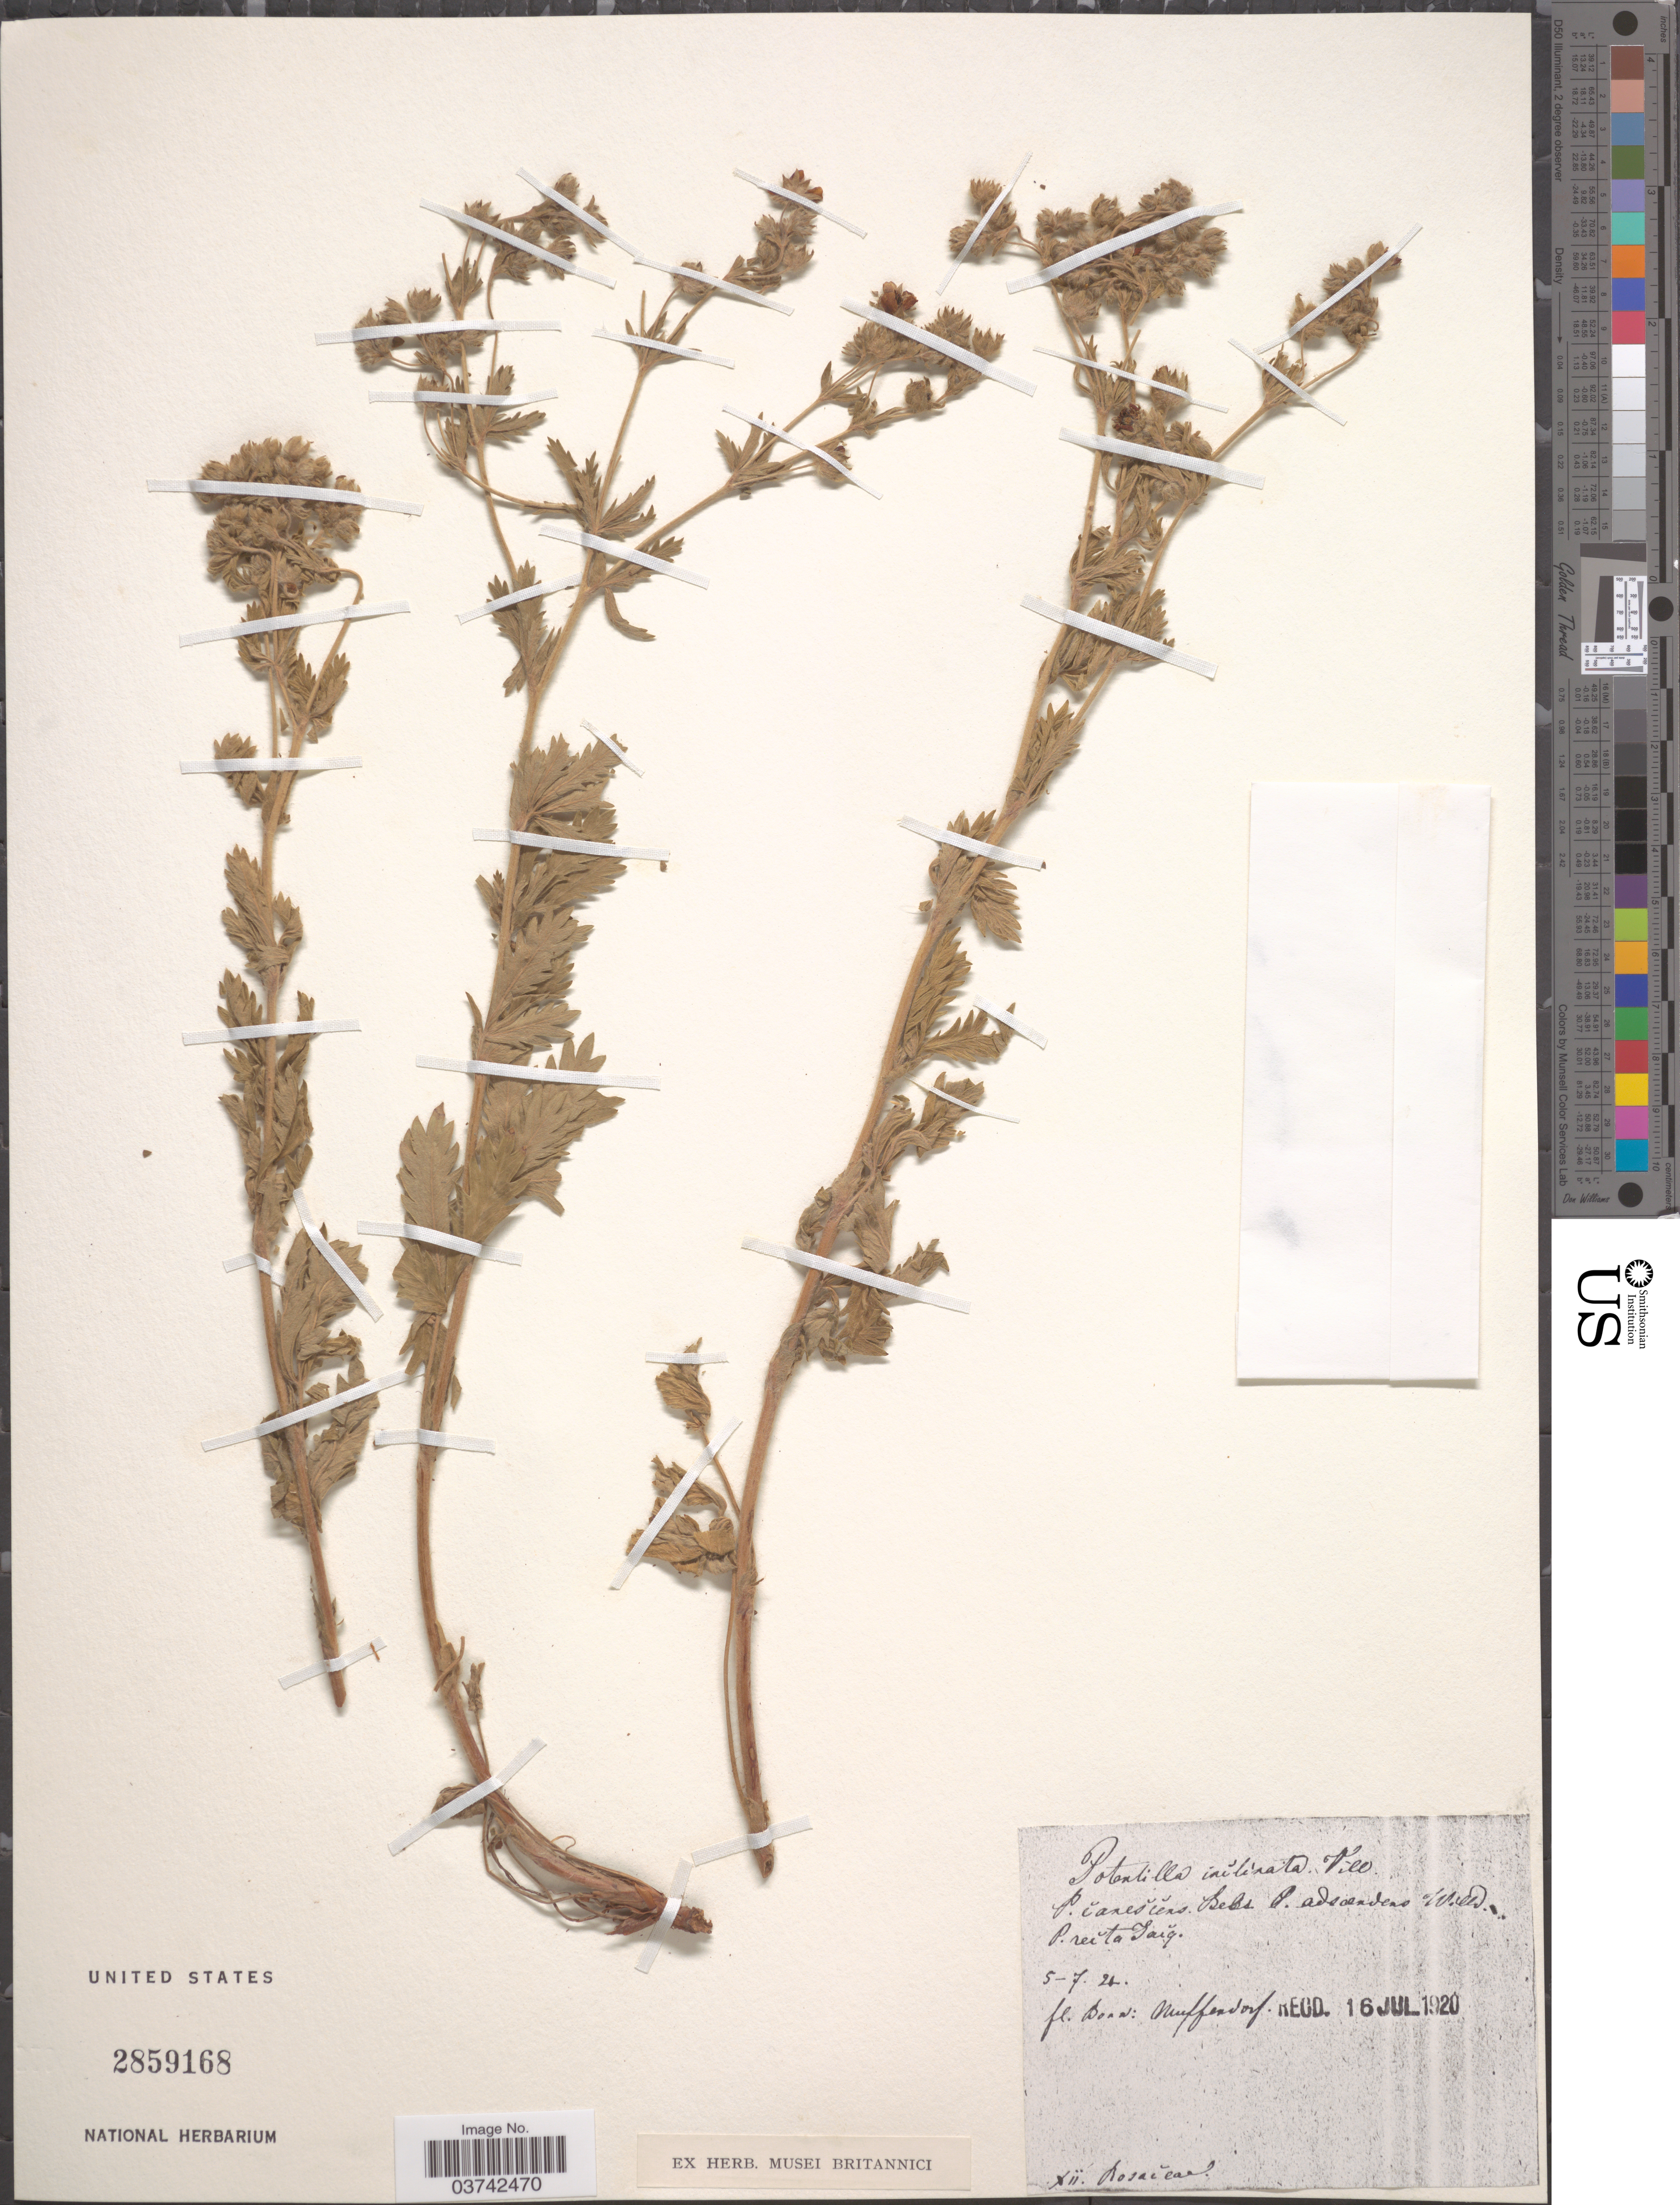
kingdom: Plantae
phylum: Tracheophyta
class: Magnoliopsida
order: Rosales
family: Rosaceae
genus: Potentilla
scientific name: Potentilla inclinata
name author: Vill.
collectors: ex herb. Musei Britannici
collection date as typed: Transcribed d/m/y: 5/7/20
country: Germany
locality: Bonn: Muffendorf.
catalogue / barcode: US 2859168